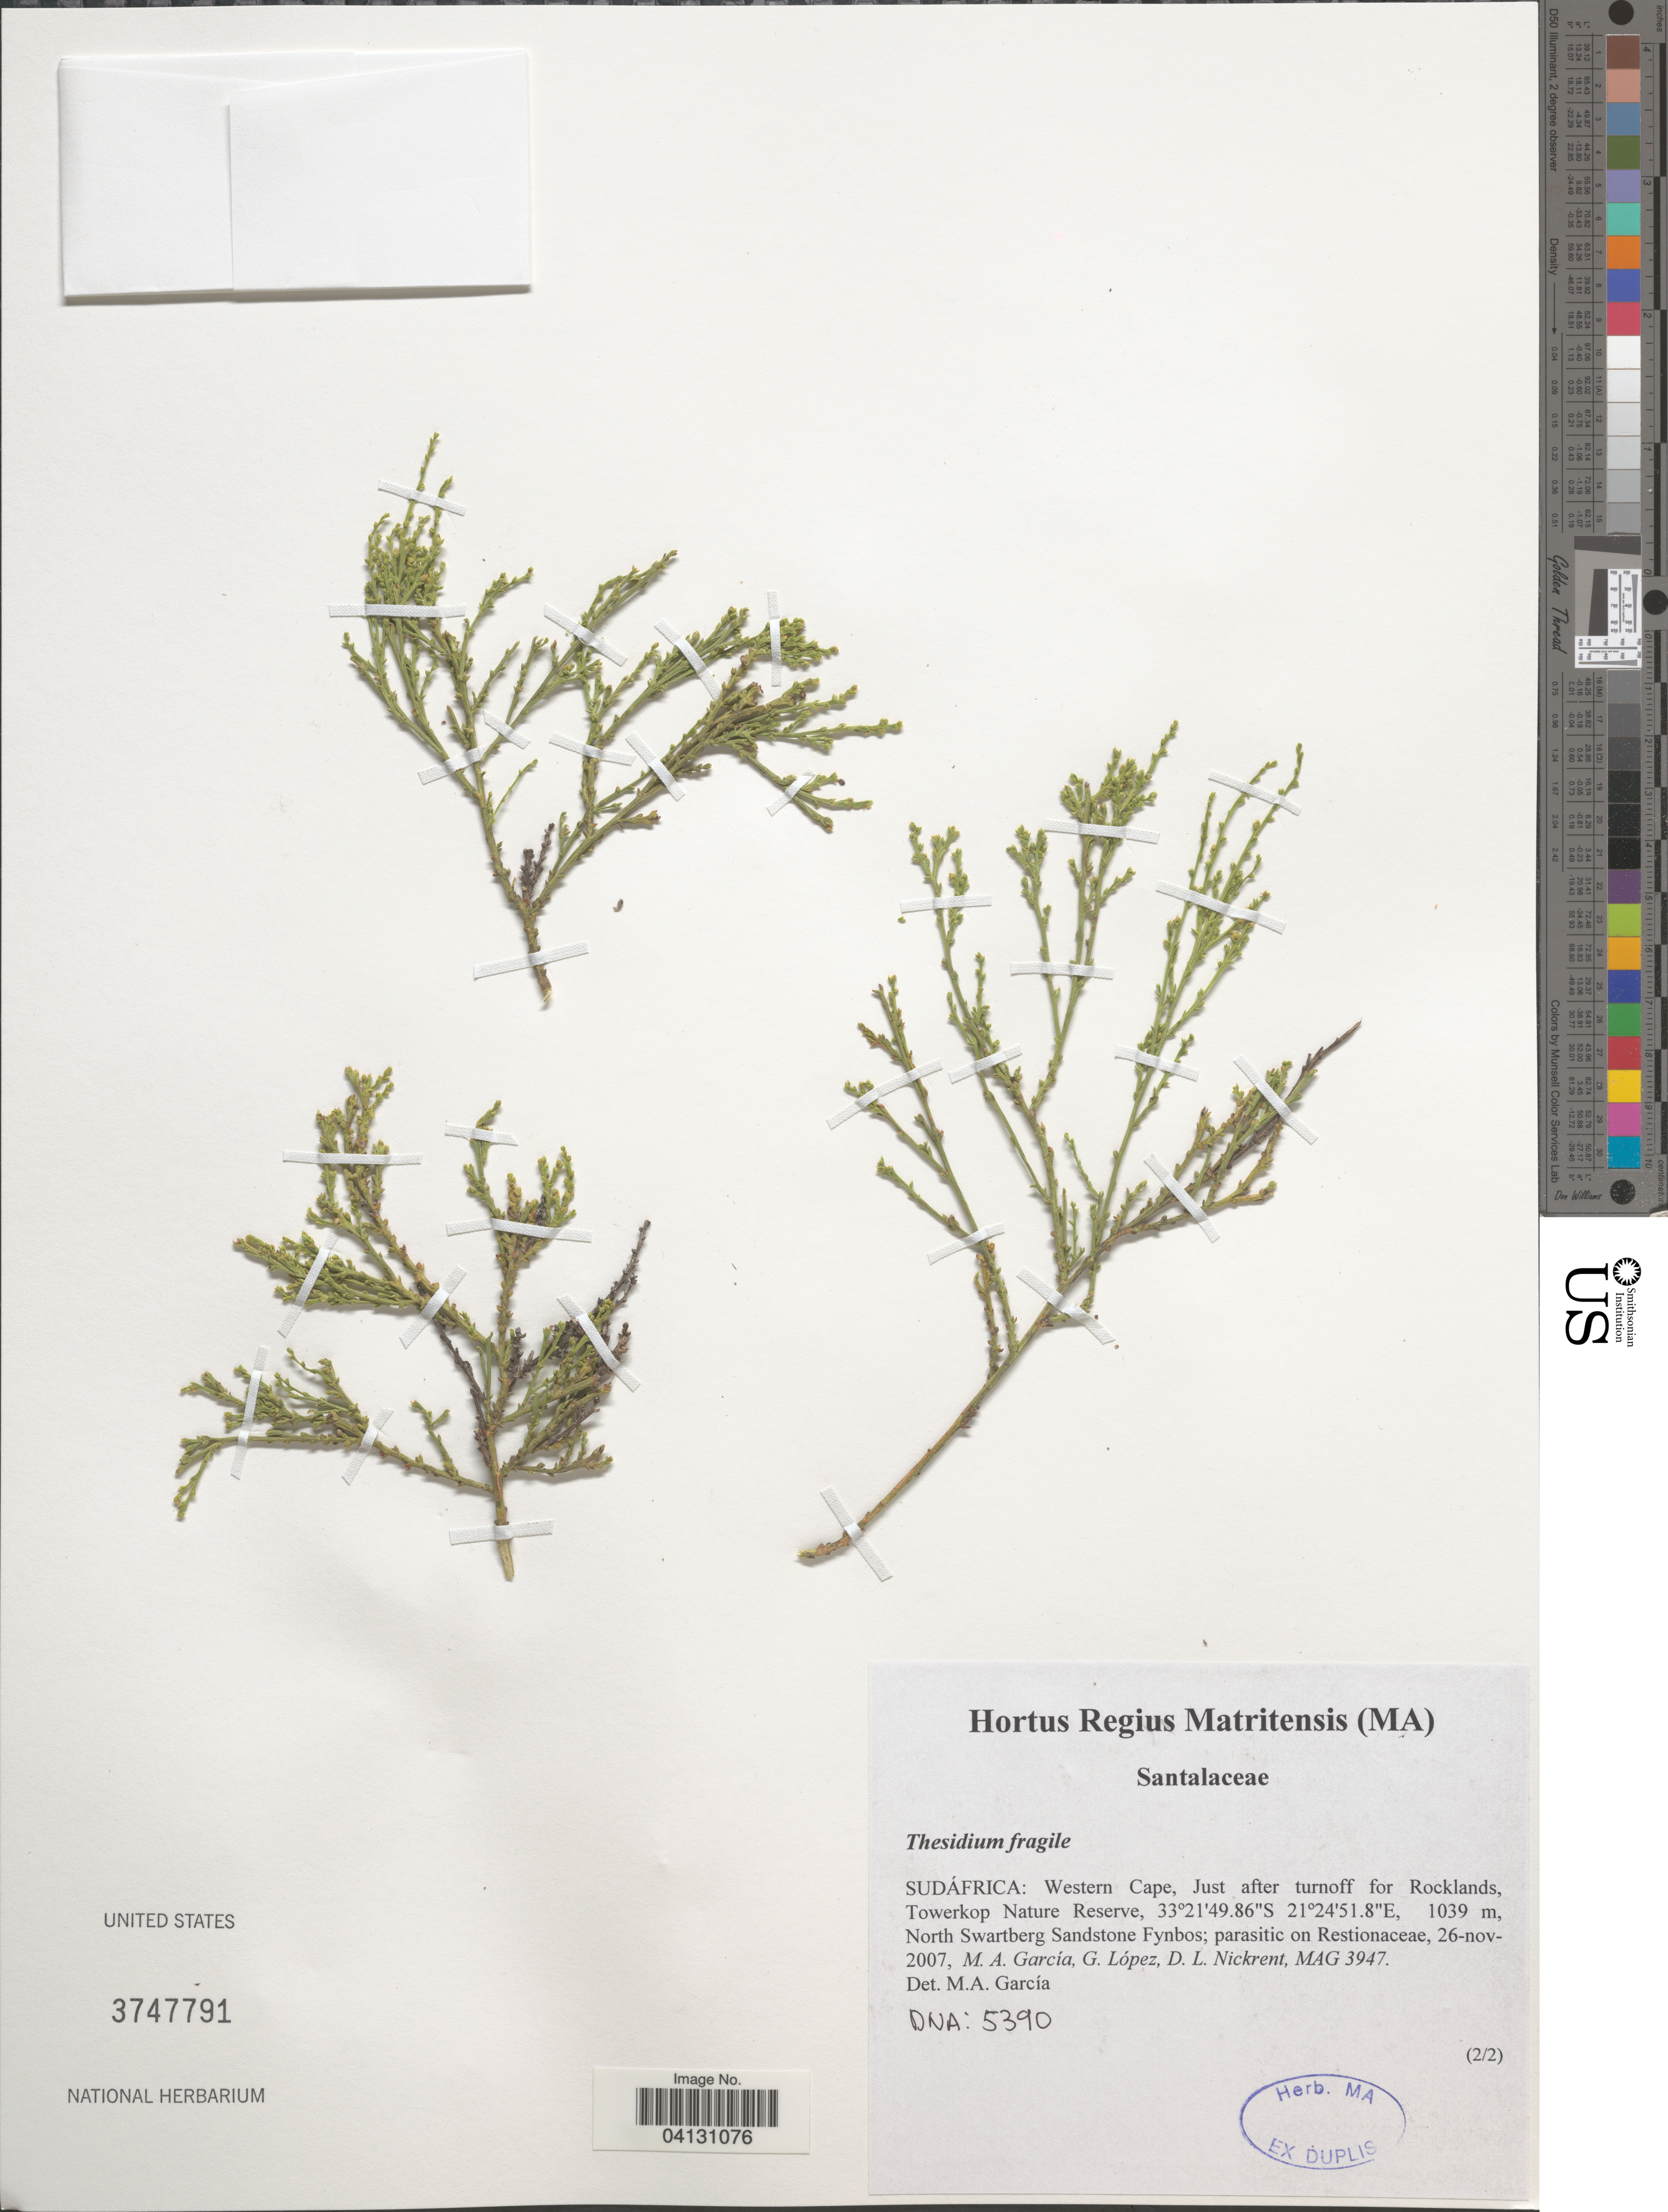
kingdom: Plantae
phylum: Tracheophyta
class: Magnoliopsida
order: Santalales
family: Thesiaceae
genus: Thesidium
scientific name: Thesidium fragile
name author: Sond.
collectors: M. A. García, G. López & D. Nickrent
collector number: MAG3947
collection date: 2007-11-26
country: South Africa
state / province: Western Cape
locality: Sudáfrica: Just after turnoff for Rocklands, Towerkop Nature Reserve. North Swartberg Sandstone Fynbos.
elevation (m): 1039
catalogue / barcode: US 3747791